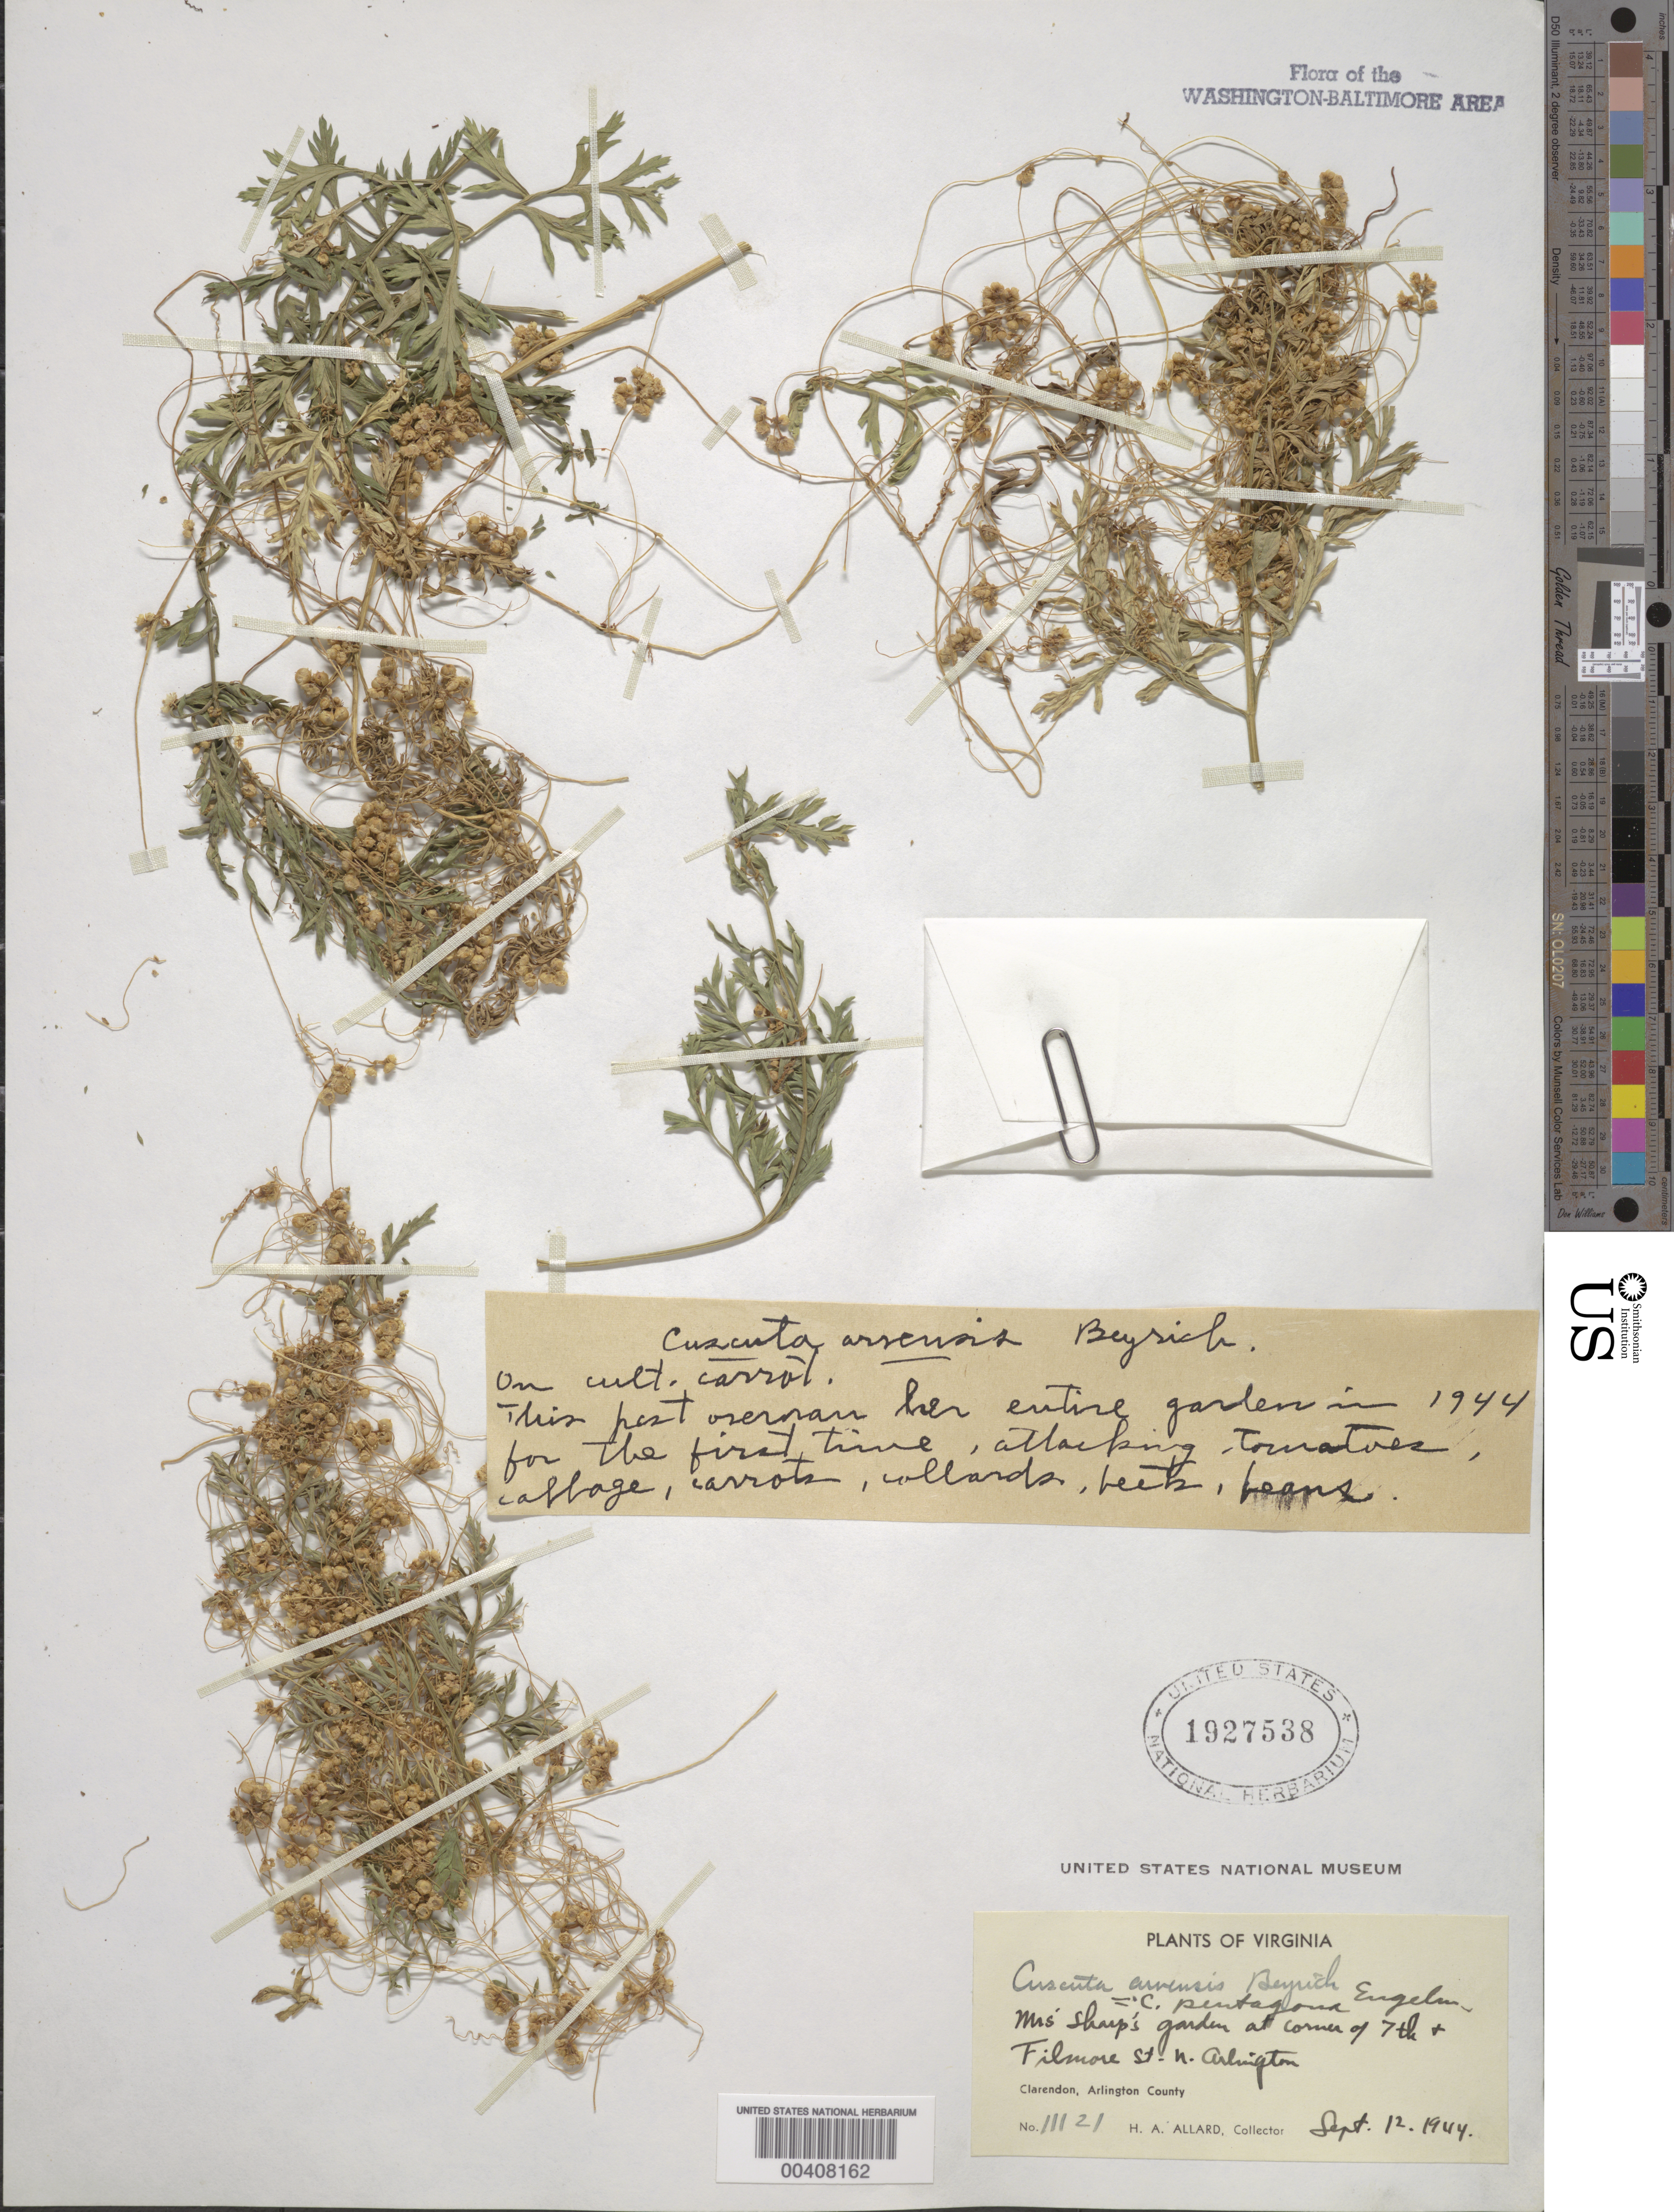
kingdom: Plantae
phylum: Tracheophyta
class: Magnoliopsida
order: Solanales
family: Convolvulaceae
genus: Cuscuta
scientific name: Cuscuta pentagona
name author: Engelm.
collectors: H. A. Allard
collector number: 11121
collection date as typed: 12 Sep 1944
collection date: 1944-09-12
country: United States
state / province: Virginia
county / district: Arlington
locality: Clarendon, Mrs. Sharp's garden at corner of 7th and Filmore St.,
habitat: On cult. carrot, garden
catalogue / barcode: US 1927538